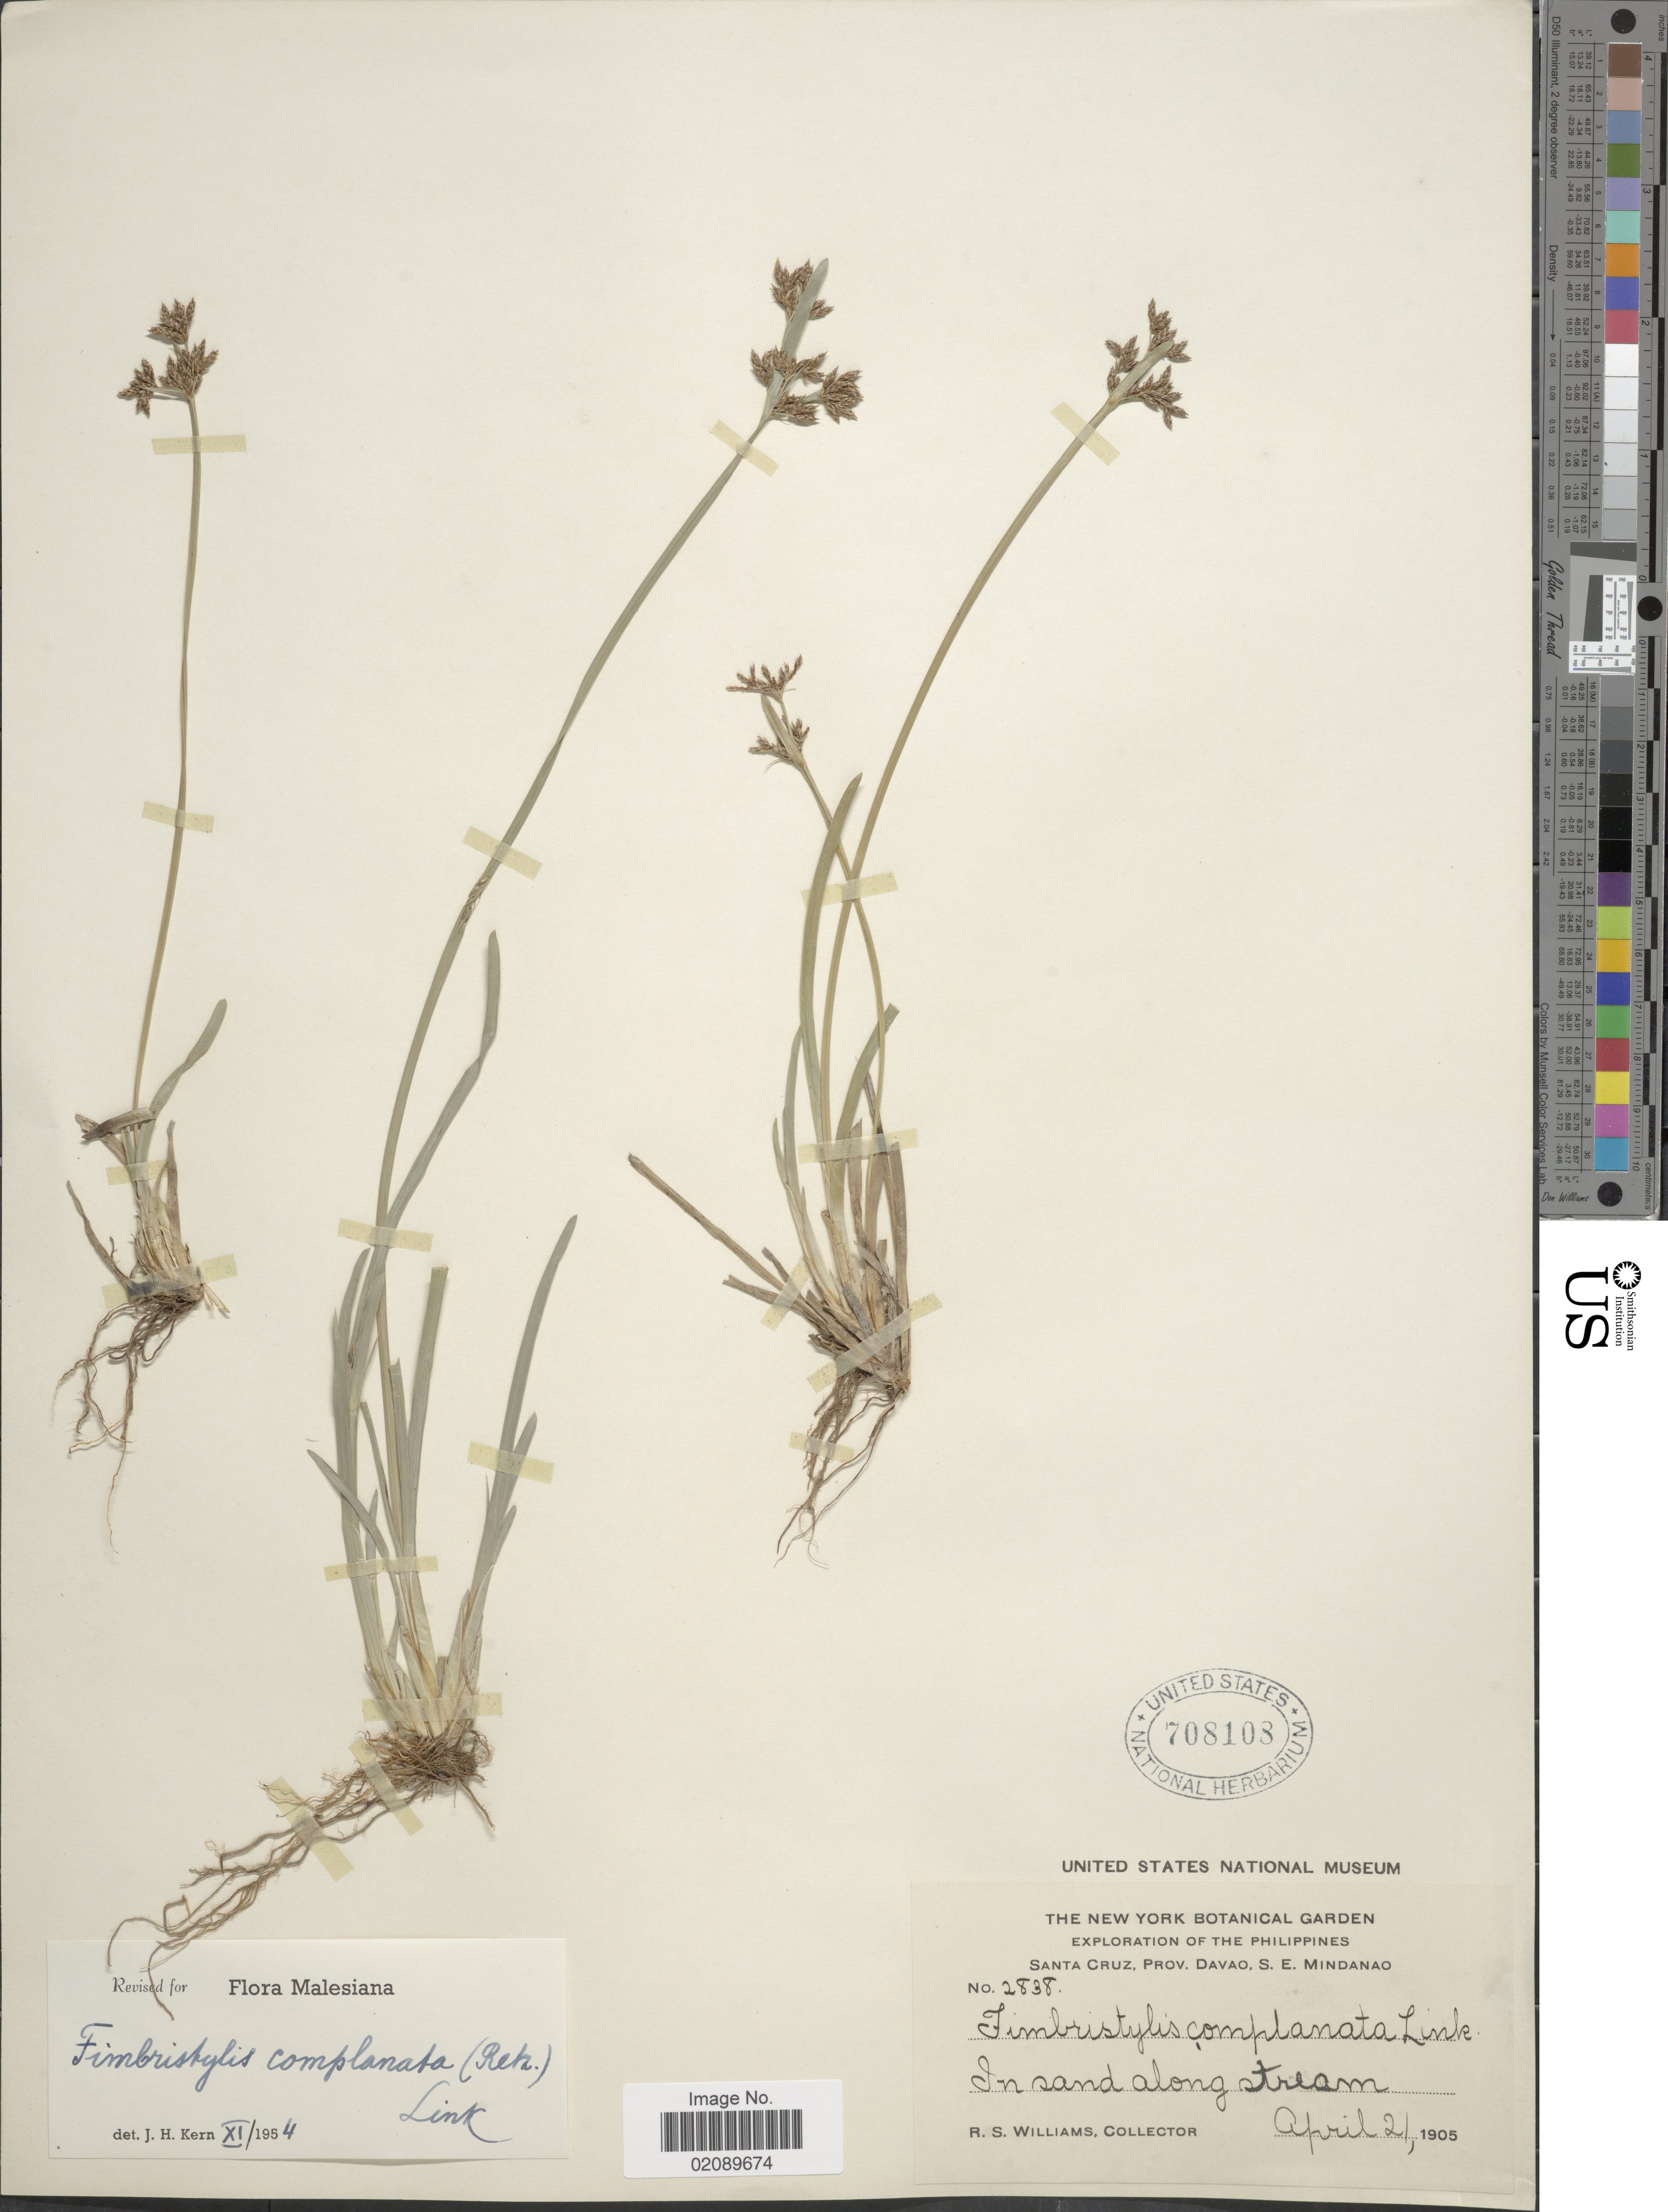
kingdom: Plantae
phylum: Tracheophyta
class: Liliopsida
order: Poales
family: Cyperaceae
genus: Fimbristylis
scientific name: Fimbristylis complanata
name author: (Retz.) Link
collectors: R. S. Williams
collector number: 2838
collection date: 1905-04-21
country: Philippines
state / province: Davao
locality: Santa Cruz, S. E. Mindanao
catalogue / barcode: US 708108